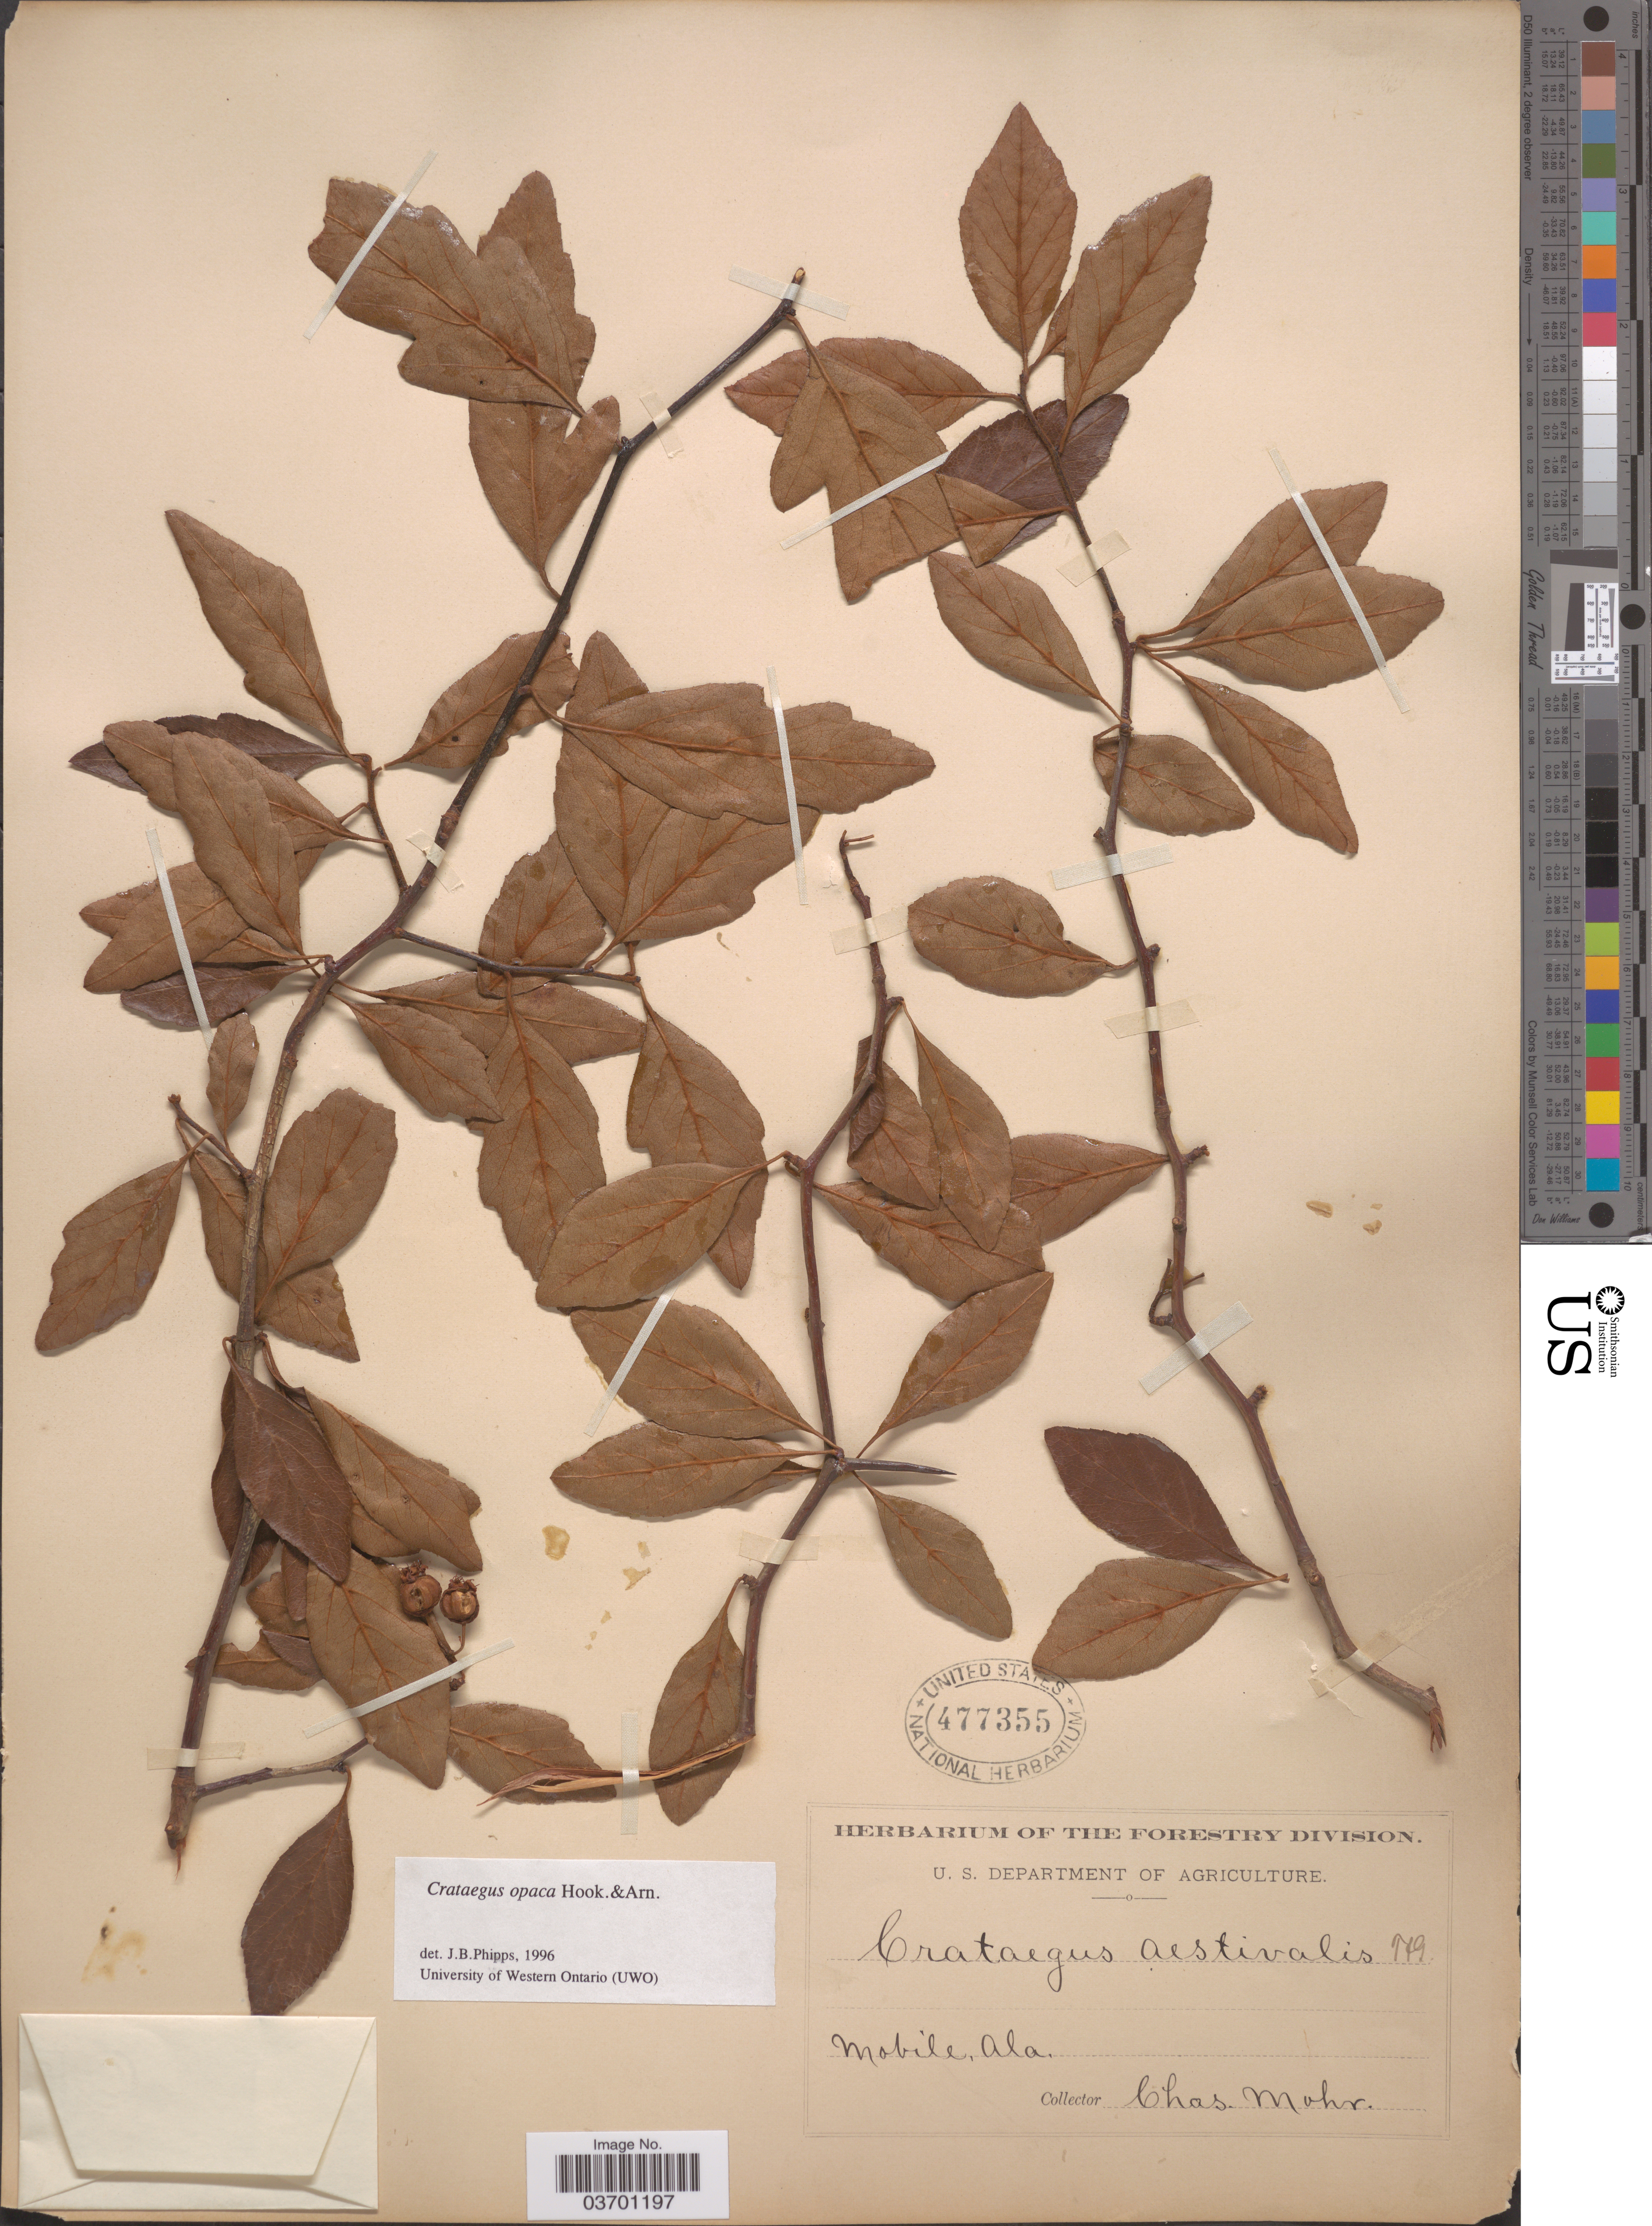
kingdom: Plantae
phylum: Tracheophyta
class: Magnoliopsida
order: Rosales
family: Rosaceae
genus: Crataegus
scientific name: Crataegus opaca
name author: Hook. & Arn.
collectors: Mohr, C. T. (herbarium)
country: United States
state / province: Alabama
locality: Mobile.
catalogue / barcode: US 477355